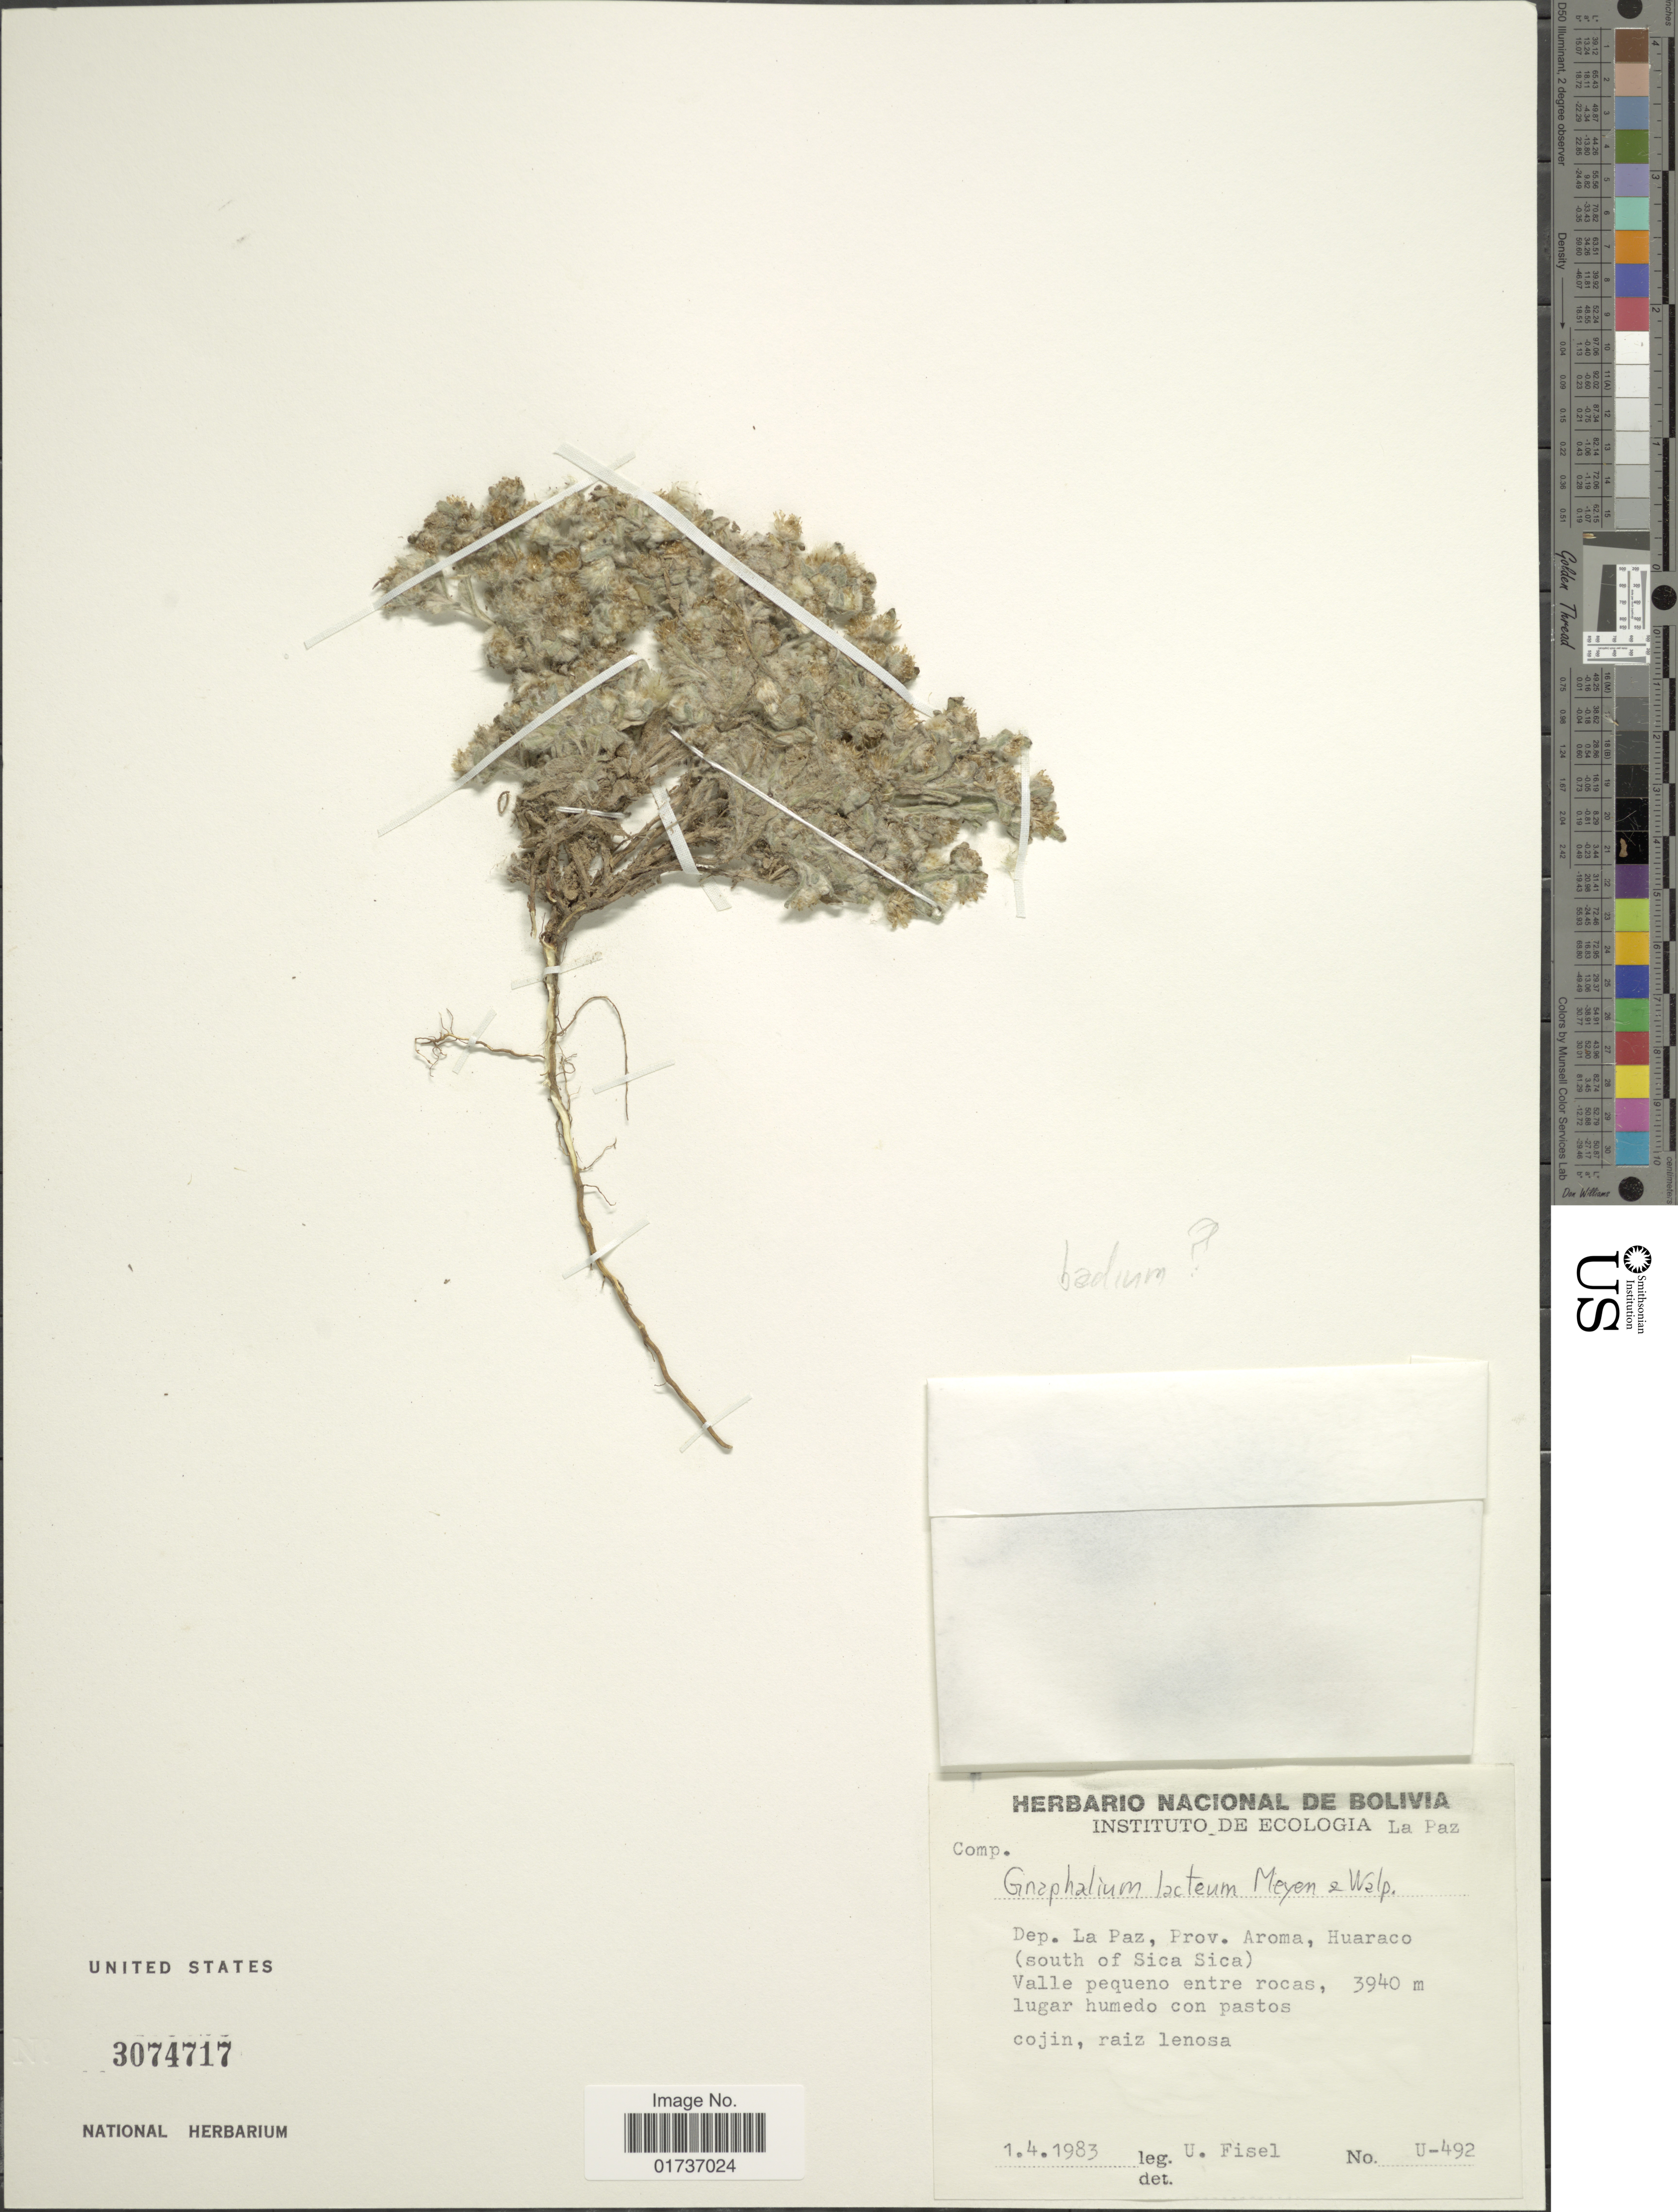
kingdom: Plantae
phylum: Tracheophyta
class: Magnoliopsida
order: Asterales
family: Asteraceae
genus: Gnaphalium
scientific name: Gnaphalium lacteum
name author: Meyen & Walp.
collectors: U. Fisel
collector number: U-492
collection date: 1983-04-01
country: Bolivia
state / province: La Paz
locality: Dep. La Paz. Prov. Aroma, Huaraco (south of Sica Sica) Valle pequeno entre rocas, lugar humedo con pastos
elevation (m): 3940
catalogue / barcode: US 3074717